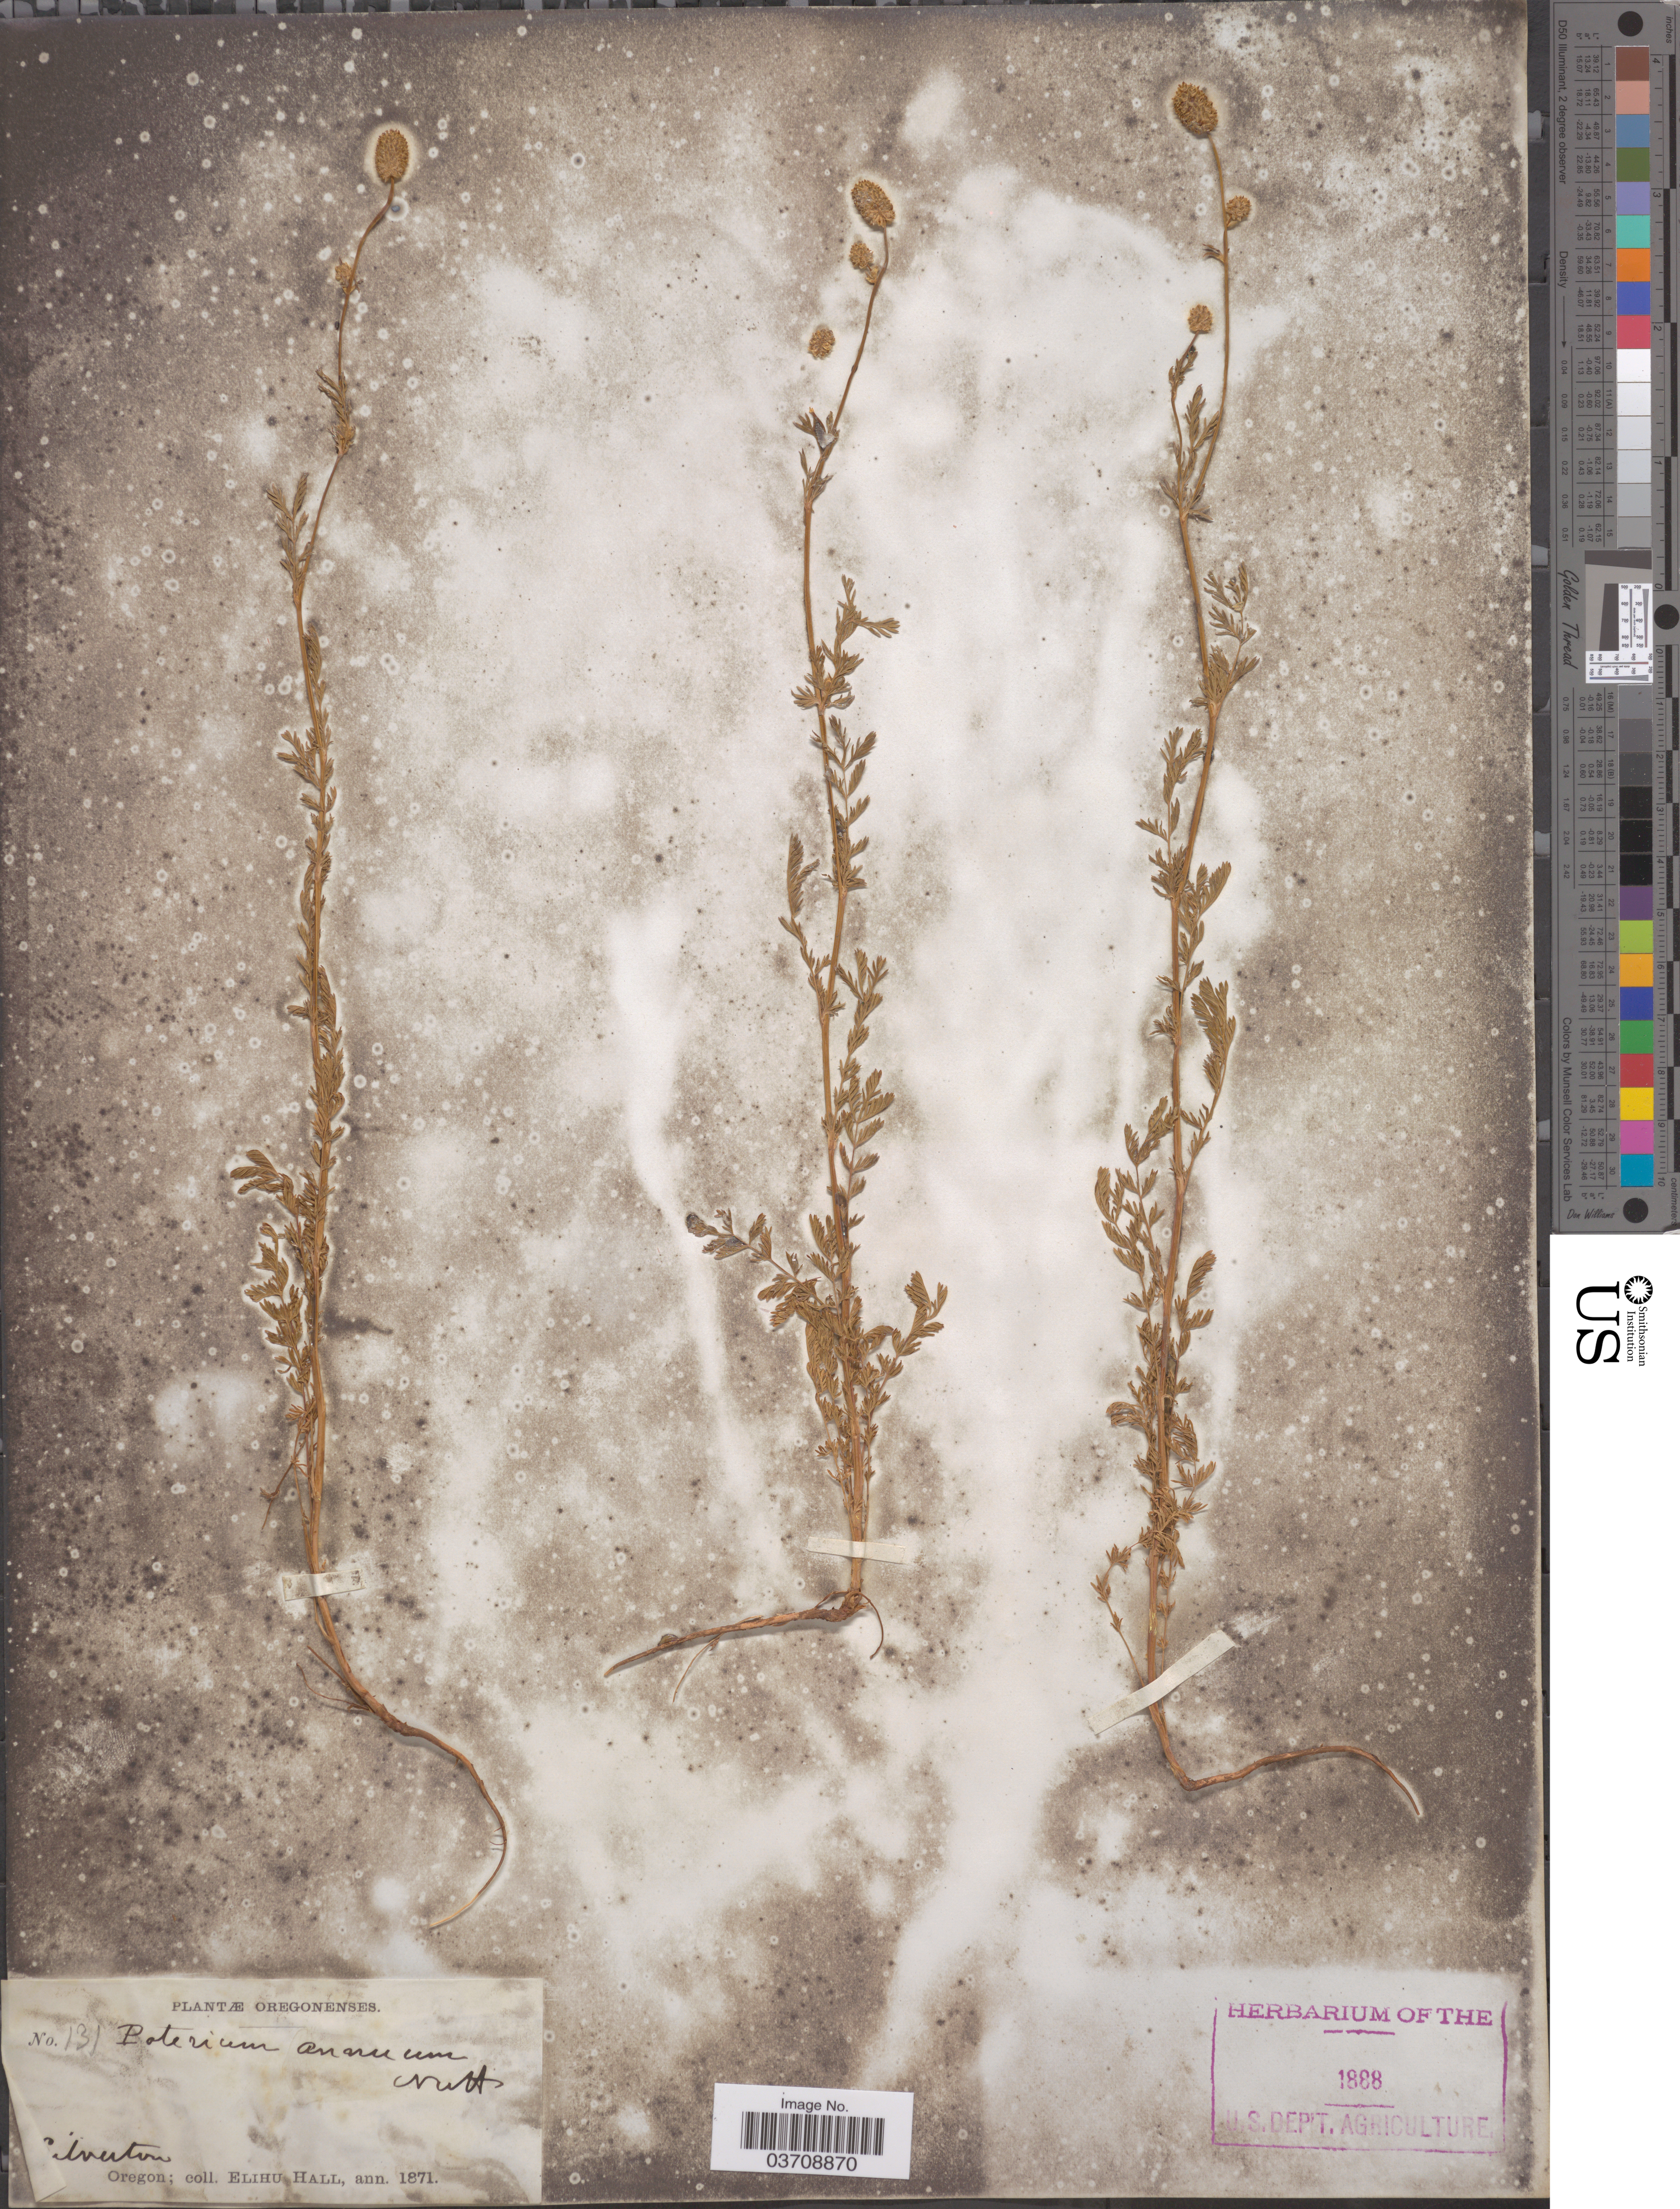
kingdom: Plantae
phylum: Tracheophyta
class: Magnoliopsida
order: Rosales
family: Rosaceae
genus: Sanguisorba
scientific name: Sanguisorba occidentalis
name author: Nutt.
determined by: Strong, Mark T., (BOT), Smithsonian Institution - National Museum of Natural History (UNITED STATES)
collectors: E. Hall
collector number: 131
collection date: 1871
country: United States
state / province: Oregon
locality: Silverton.